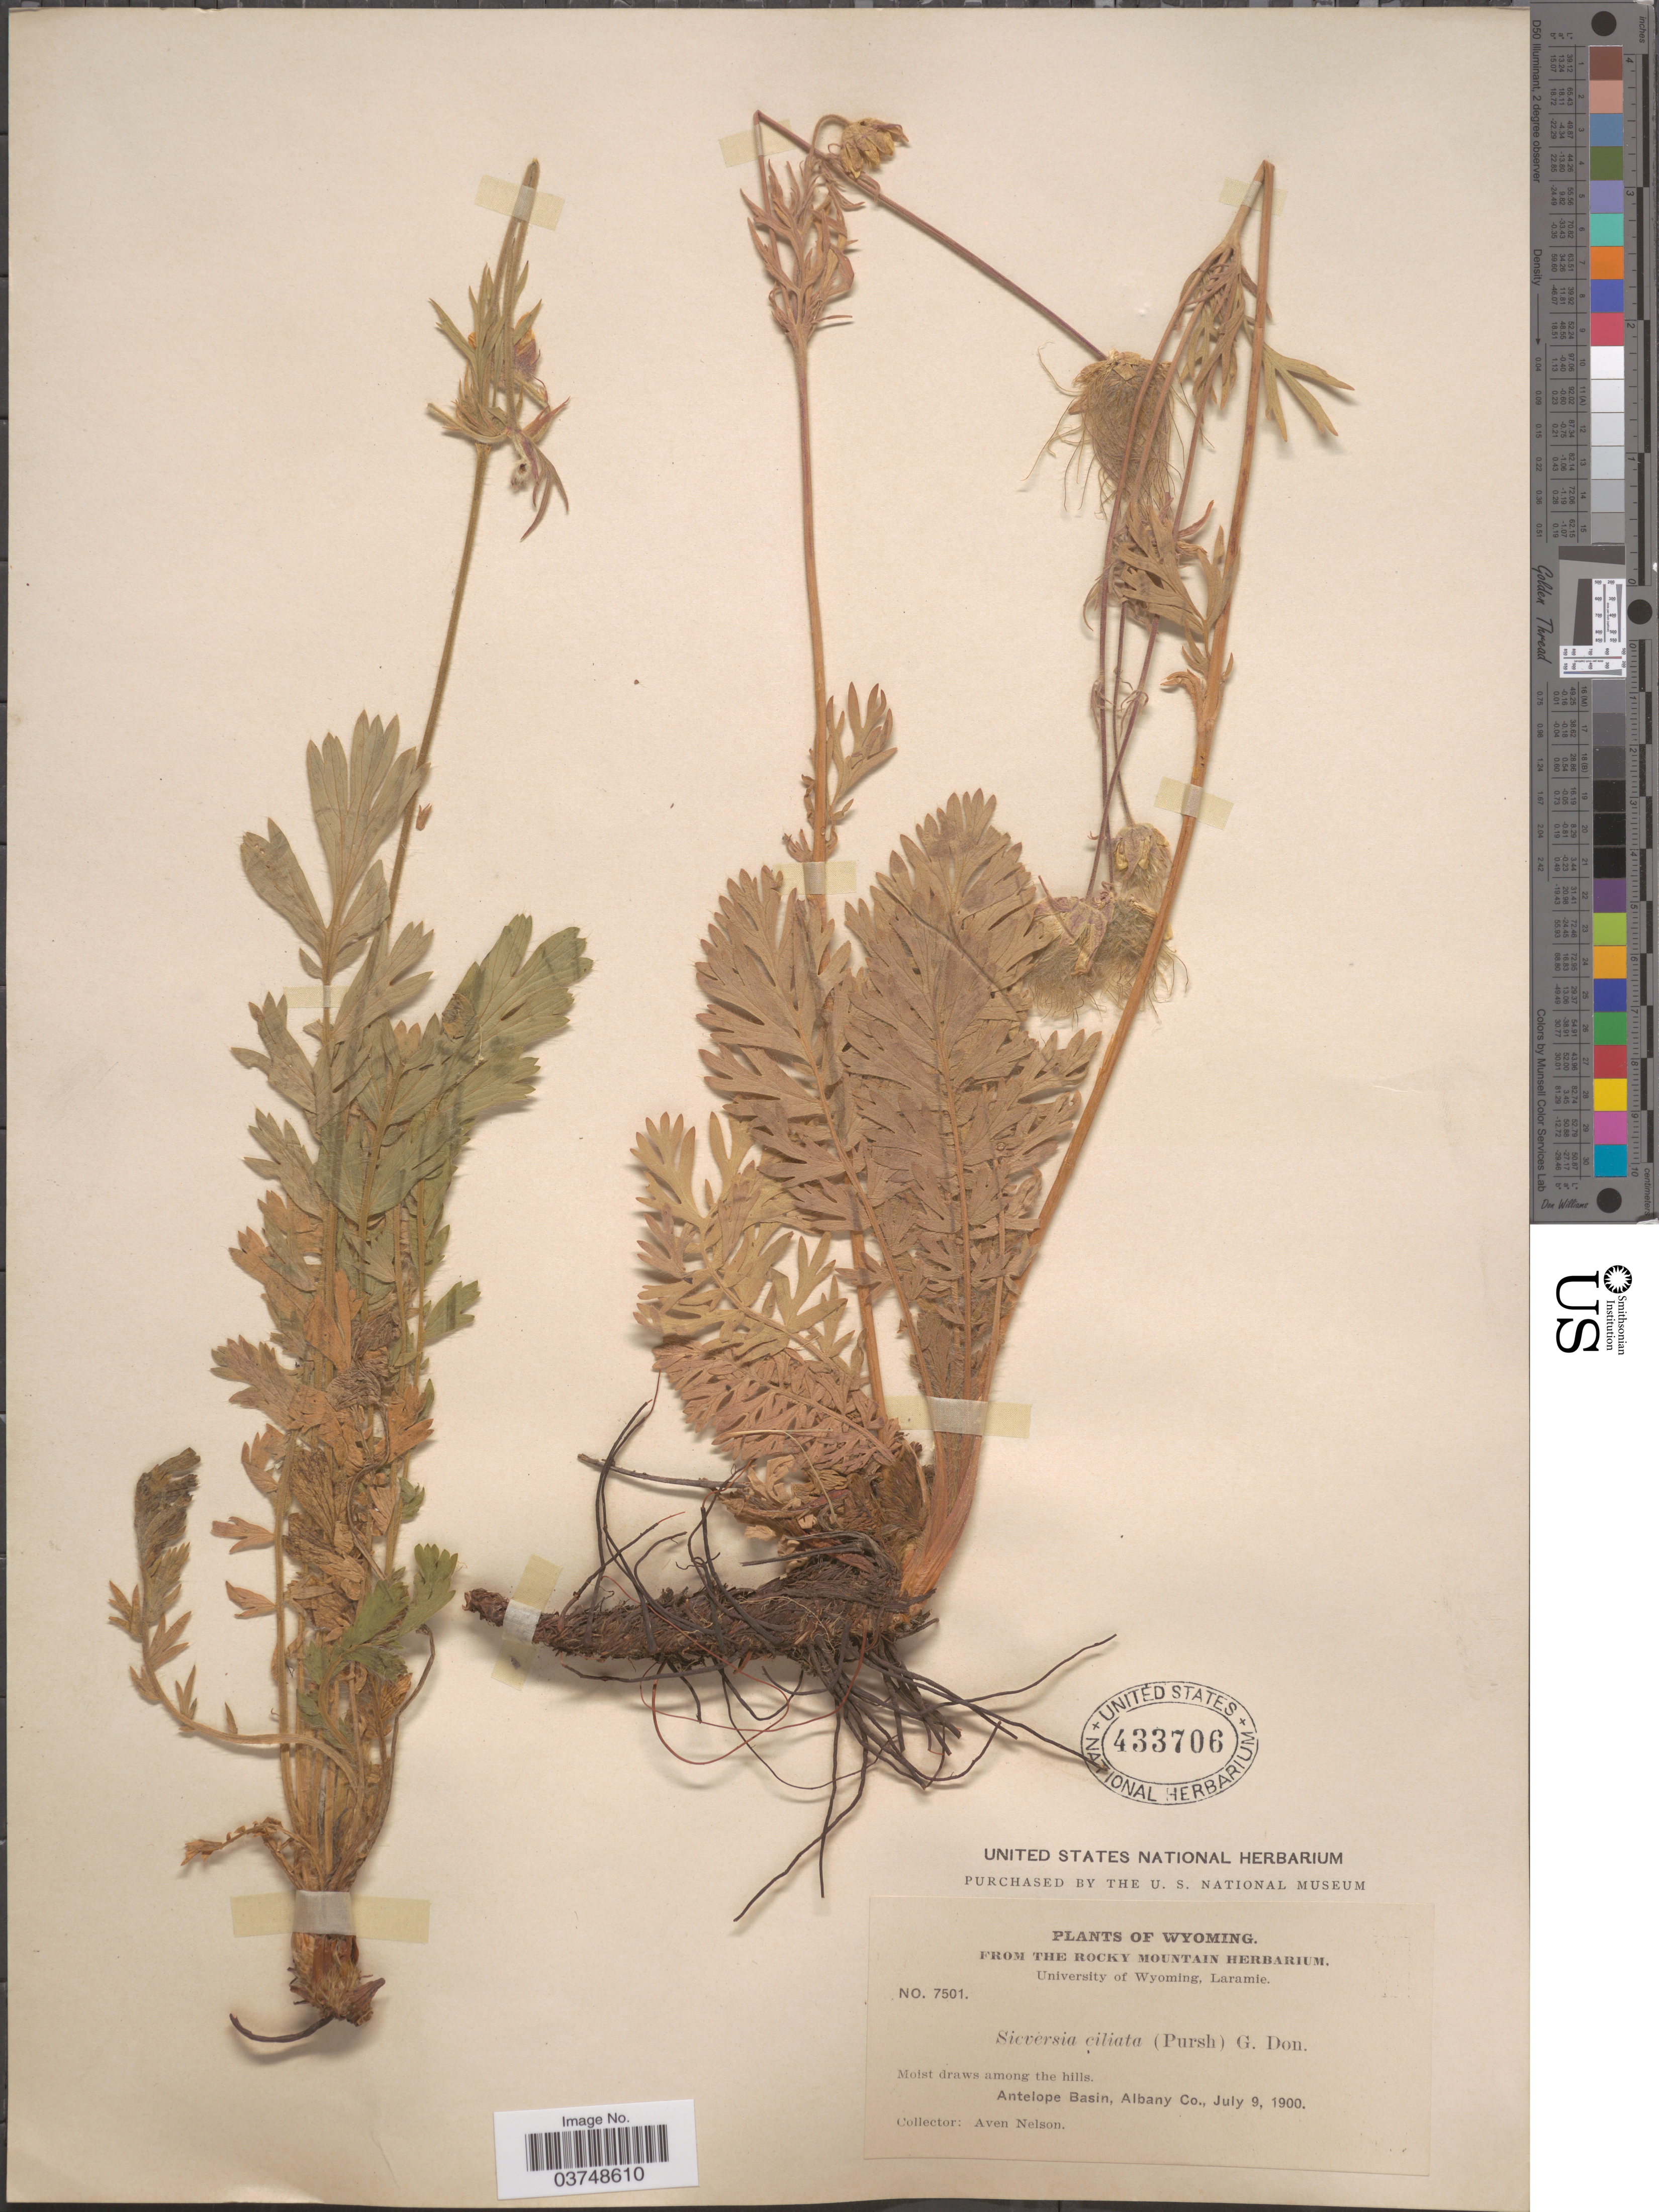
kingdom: Plantae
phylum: Tracheophyta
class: Magnoliopsida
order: Rosales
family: Rosaceae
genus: Geum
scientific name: Geum triflorum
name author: Pursh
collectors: A. Nelson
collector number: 7501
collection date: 1900-07-09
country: United States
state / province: Wyoming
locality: Antelope Basin, Albany Co.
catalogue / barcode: US 433706